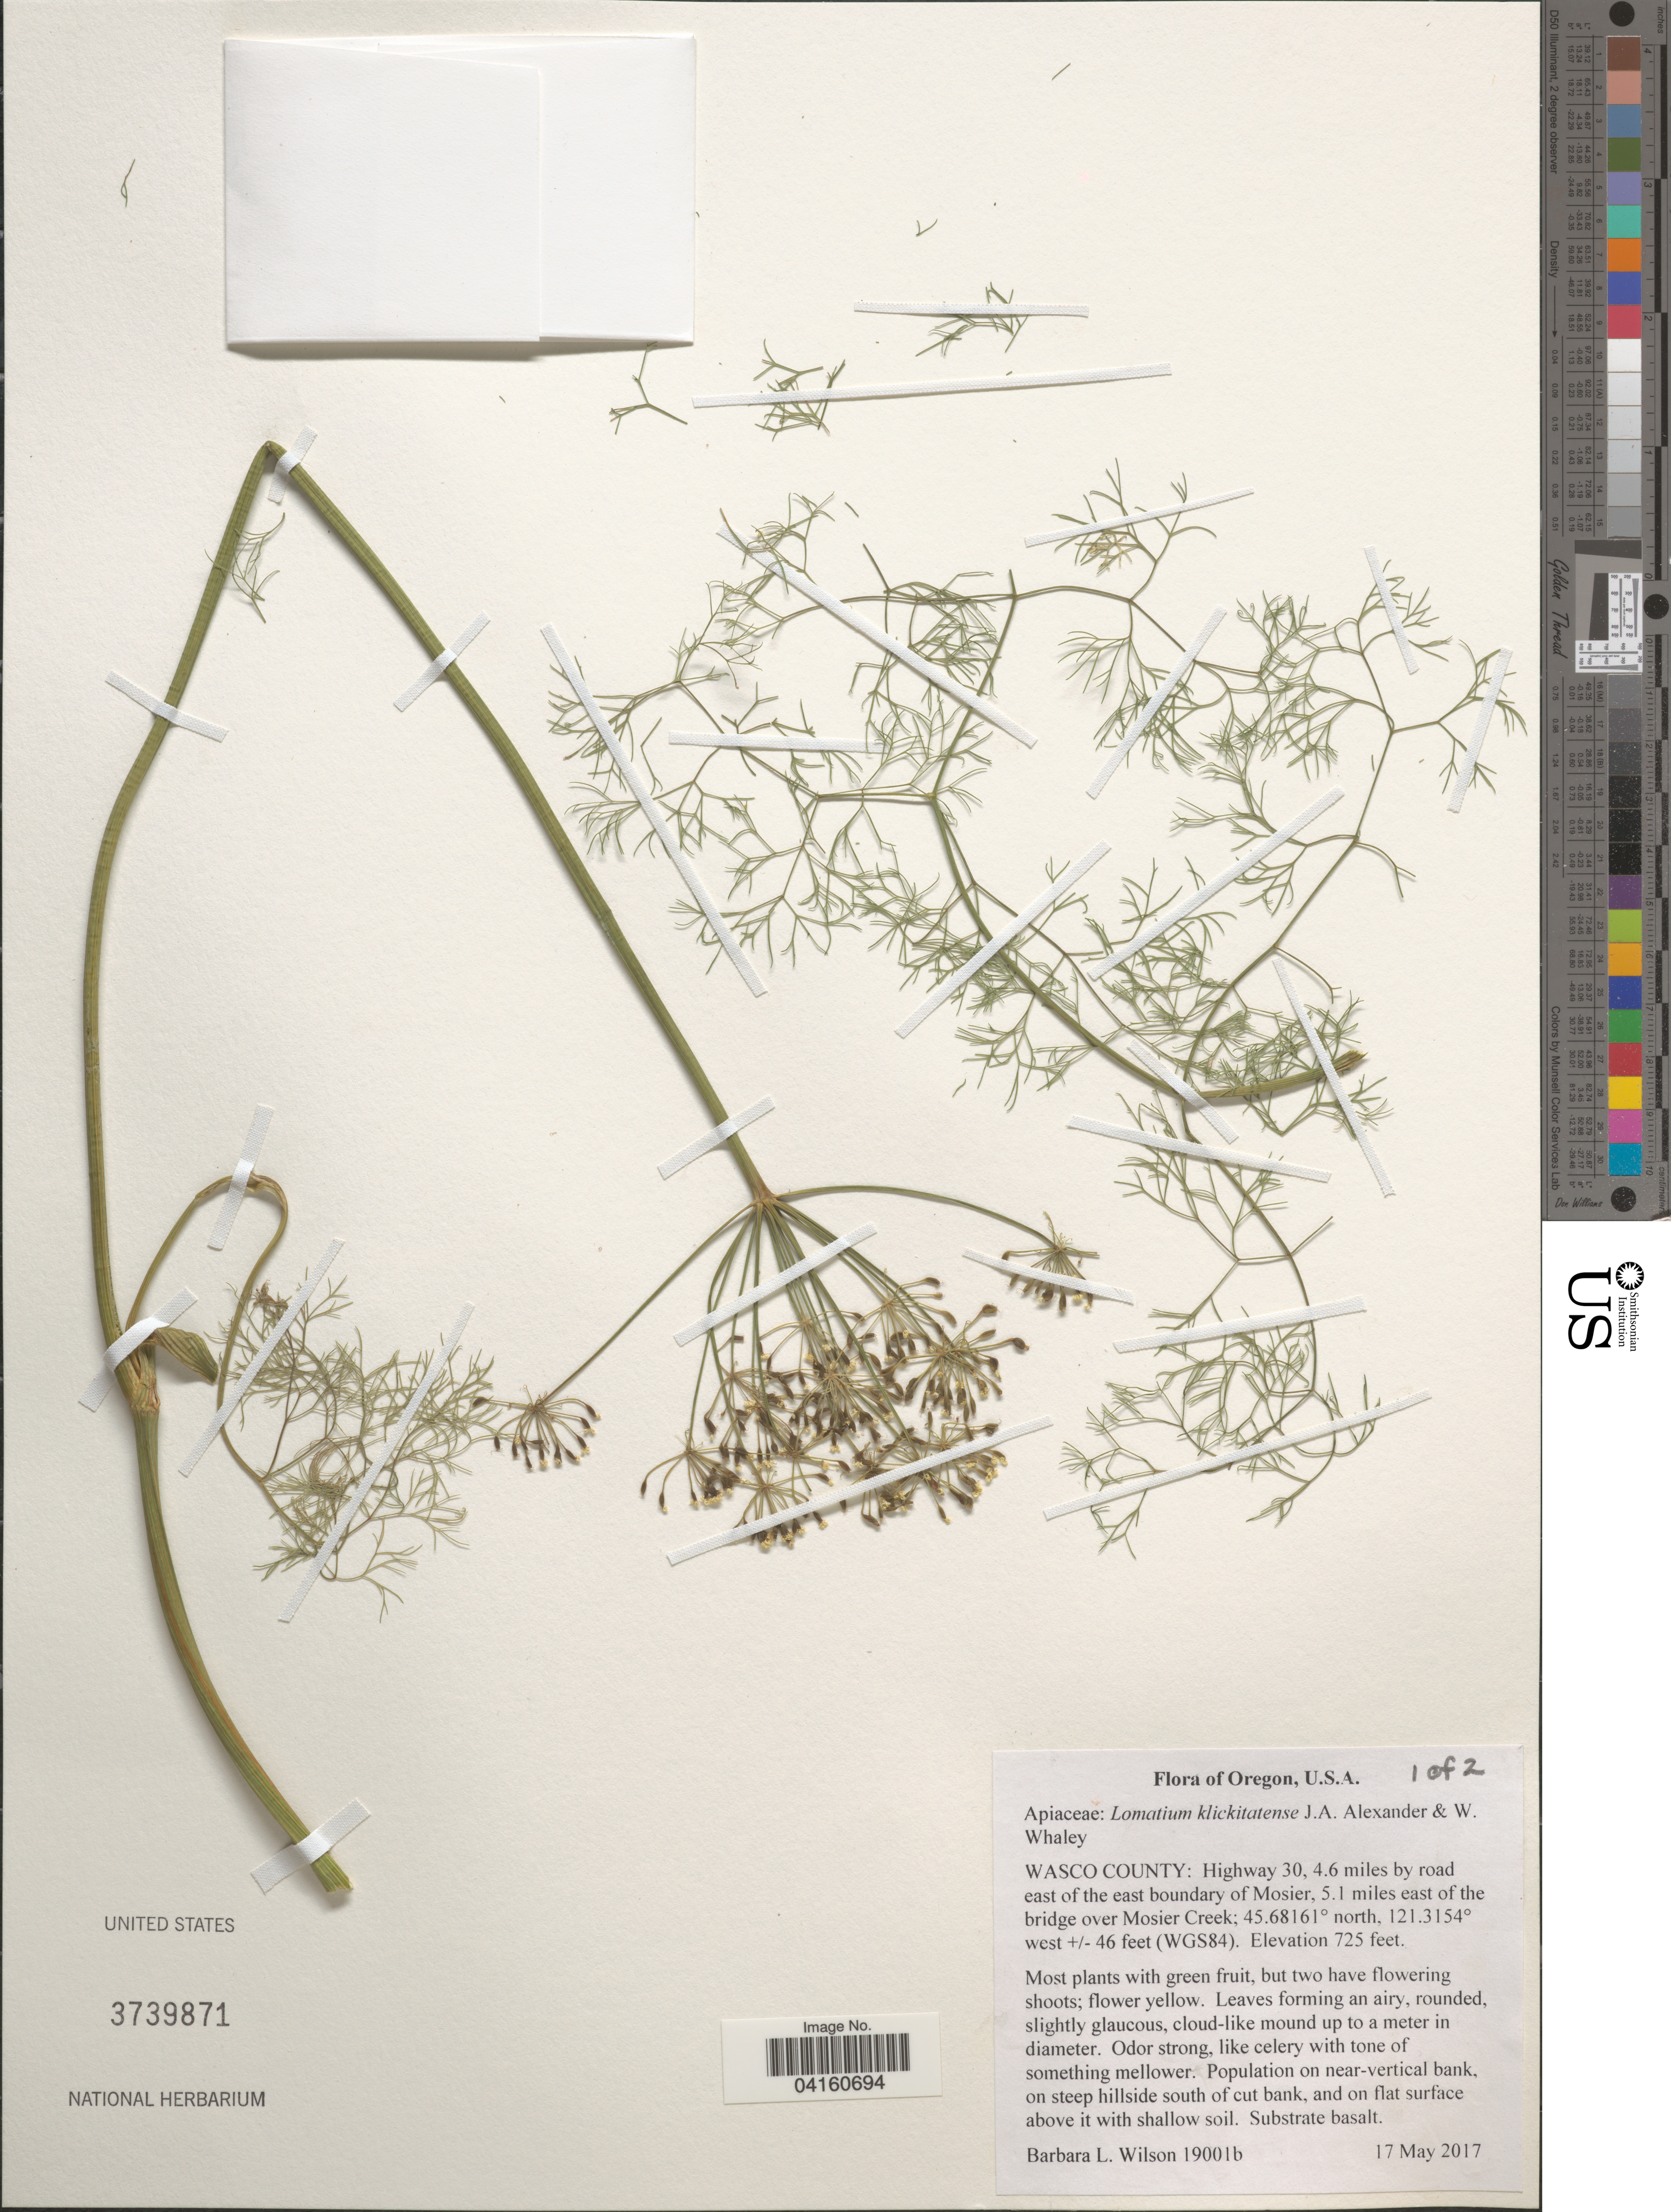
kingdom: Plantae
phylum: Tracheophyta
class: Magnoliopsida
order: Apiales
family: Apiaceae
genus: Lomatium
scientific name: Lomatium klickitatense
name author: J.A. Alexander & W. Whaley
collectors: B. L. Wilson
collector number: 19001b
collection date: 2017-05-17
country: United States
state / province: Oregon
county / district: Wasco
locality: Wasco County: Highway 30, 4.6 miles by road east of the east boundary of Mosier, 5.1 miles east of the bridge over Mosier Creek. (WGS84).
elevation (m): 221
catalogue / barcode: US 3739871